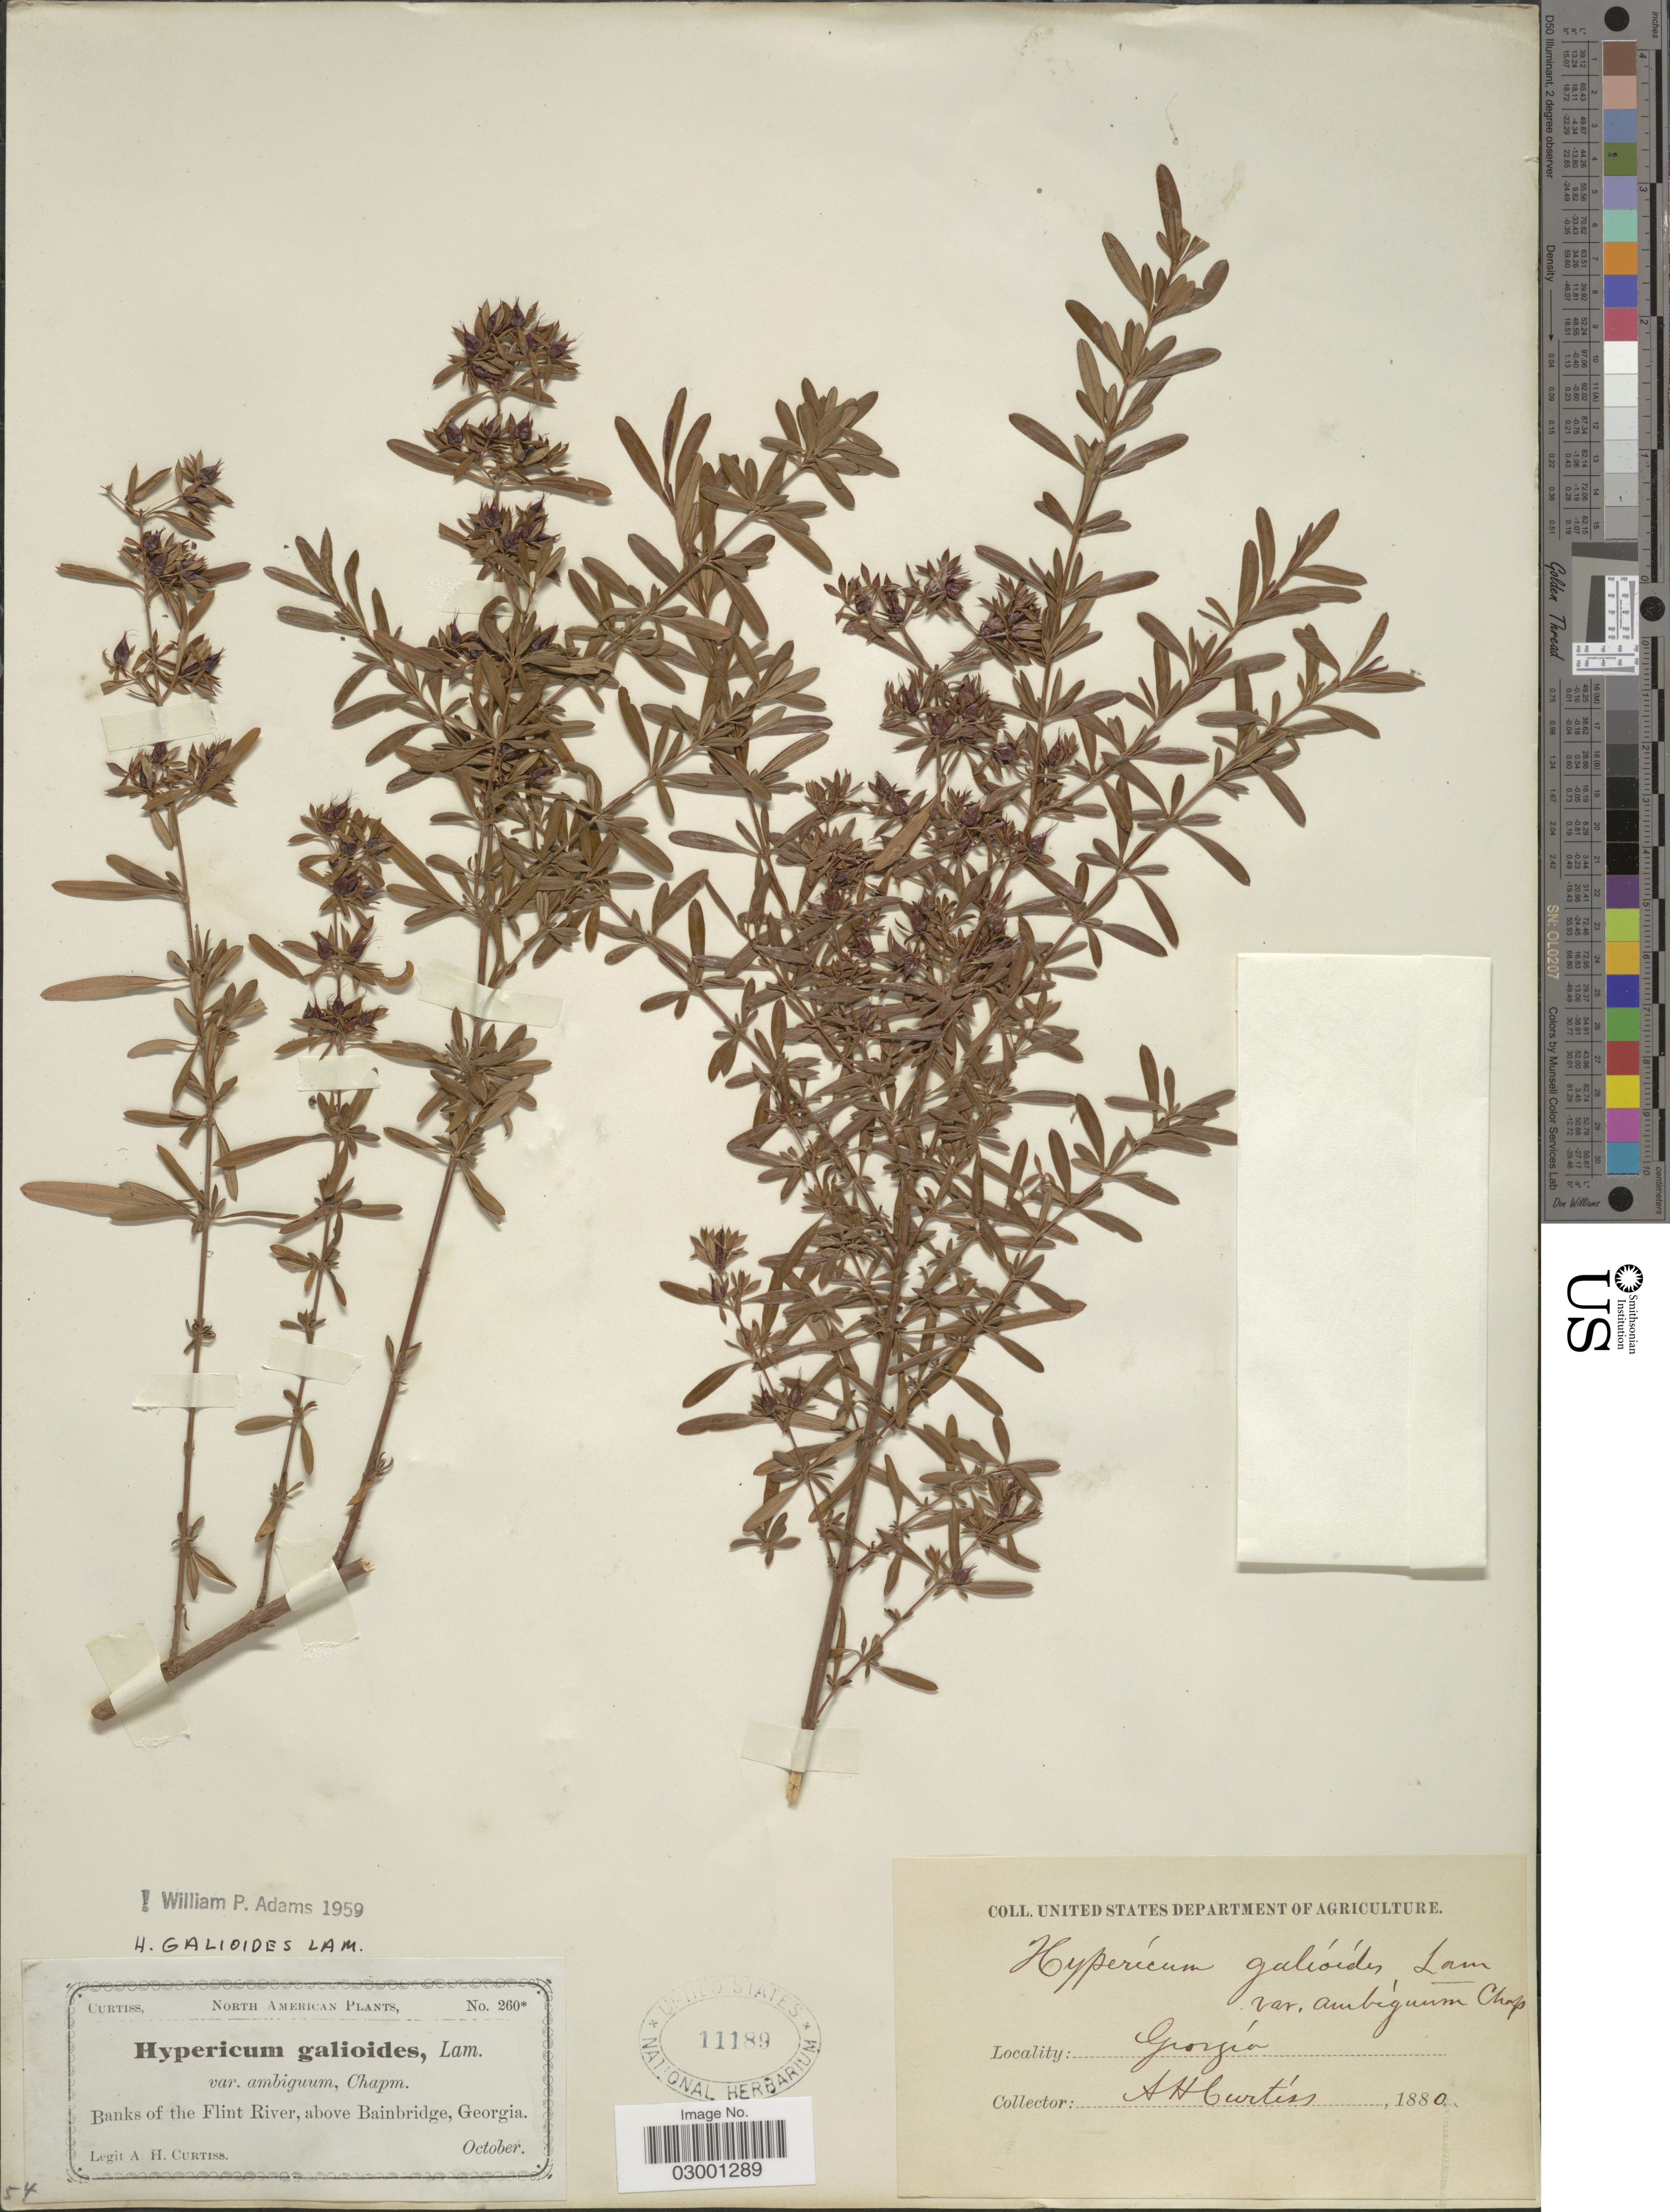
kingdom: Plantae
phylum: Tracheophyta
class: Magnoliopsida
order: Malpighiales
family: Hypericaceae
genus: Hypericum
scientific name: Hypericum galioides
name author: Lam.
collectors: A. H. Curtiss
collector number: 260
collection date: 1880-10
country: United States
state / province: Georgia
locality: Banks of the Flint River, above Bainbridge.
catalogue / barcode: US 11189